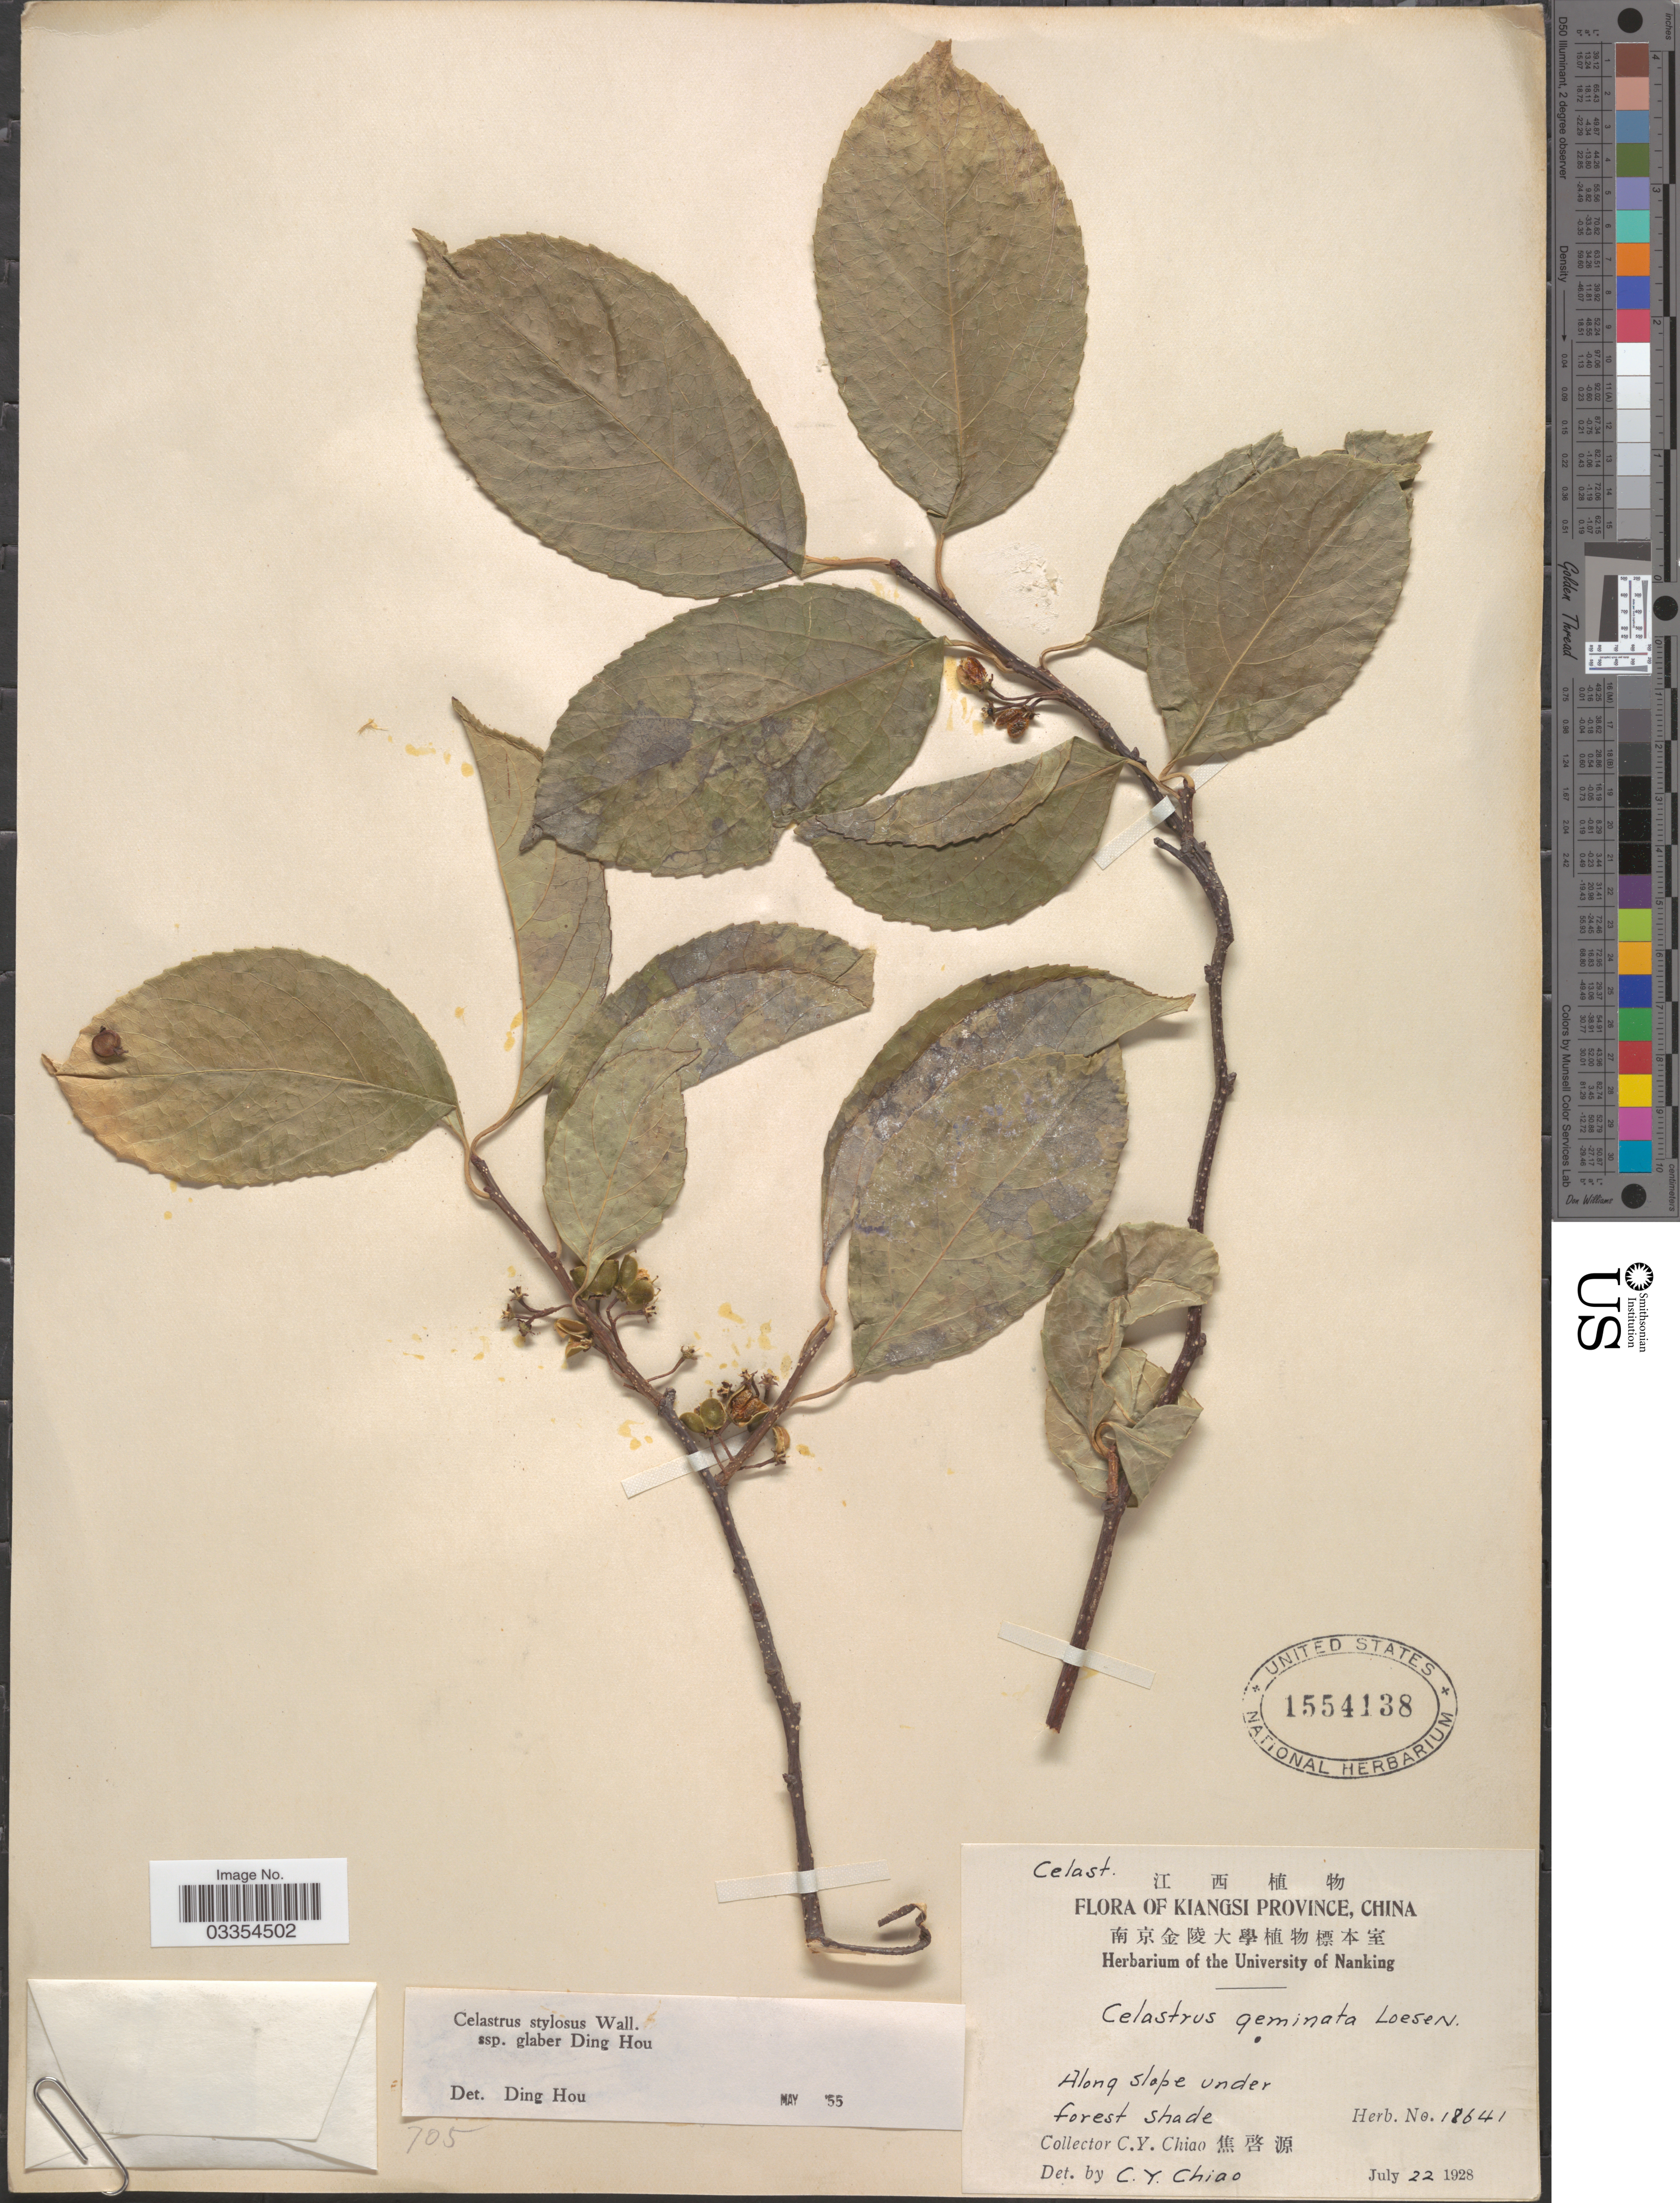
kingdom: Plantae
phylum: Tracheophyta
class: Magnoliopsida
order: Celastrales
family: Celastraceae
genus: Celastrus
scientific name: Celastrus stylosus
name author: Wall.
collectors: C. Y. Chiao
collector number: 18641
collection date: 1928-07-22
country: China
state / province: Jiangxi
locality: Kiangsi Province.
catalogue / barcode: US 1554138